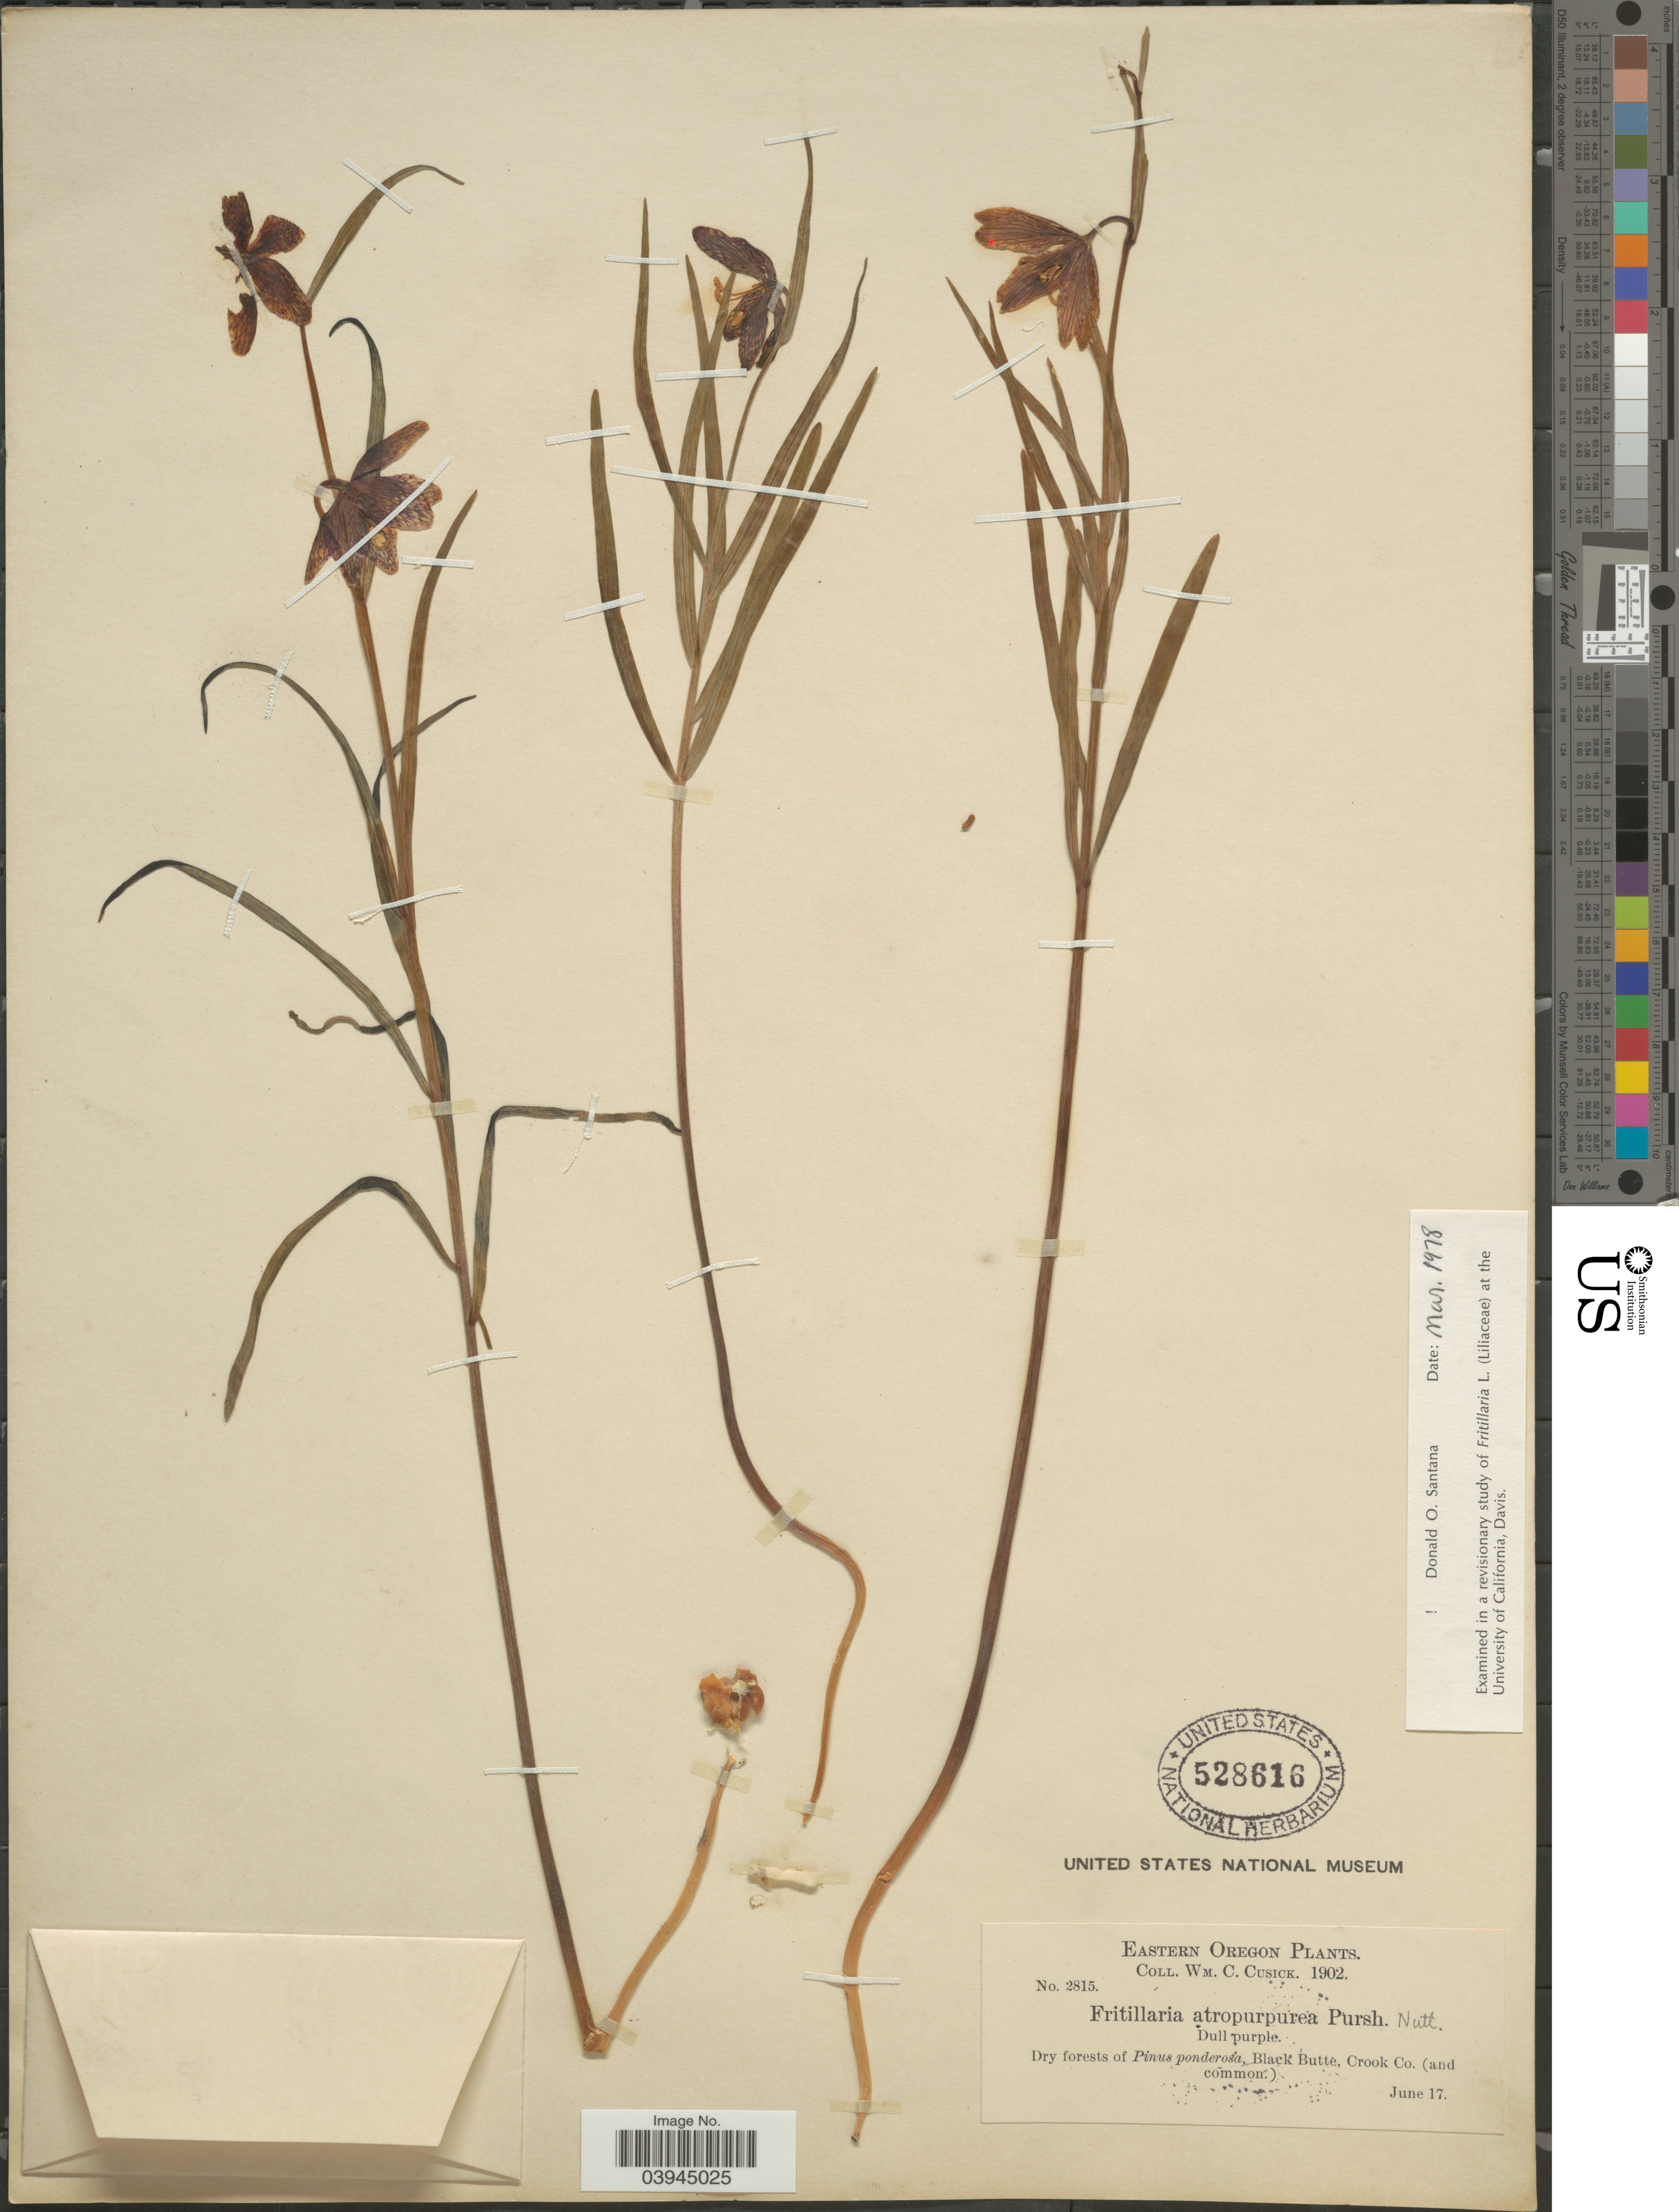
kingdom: Plantae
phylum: Tracheophyta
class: Liliopsida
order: Liliales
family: Liliaceae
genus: Fritillaria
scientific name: Fritillaria atropurpurea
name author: Nutt.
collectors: W. C. Cusick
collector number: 2815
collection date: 1902-06-17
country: United States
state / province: Oregon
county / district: Crook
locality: Eastern Oregon. Black Butte, Crook Co.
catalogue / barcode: US 528616